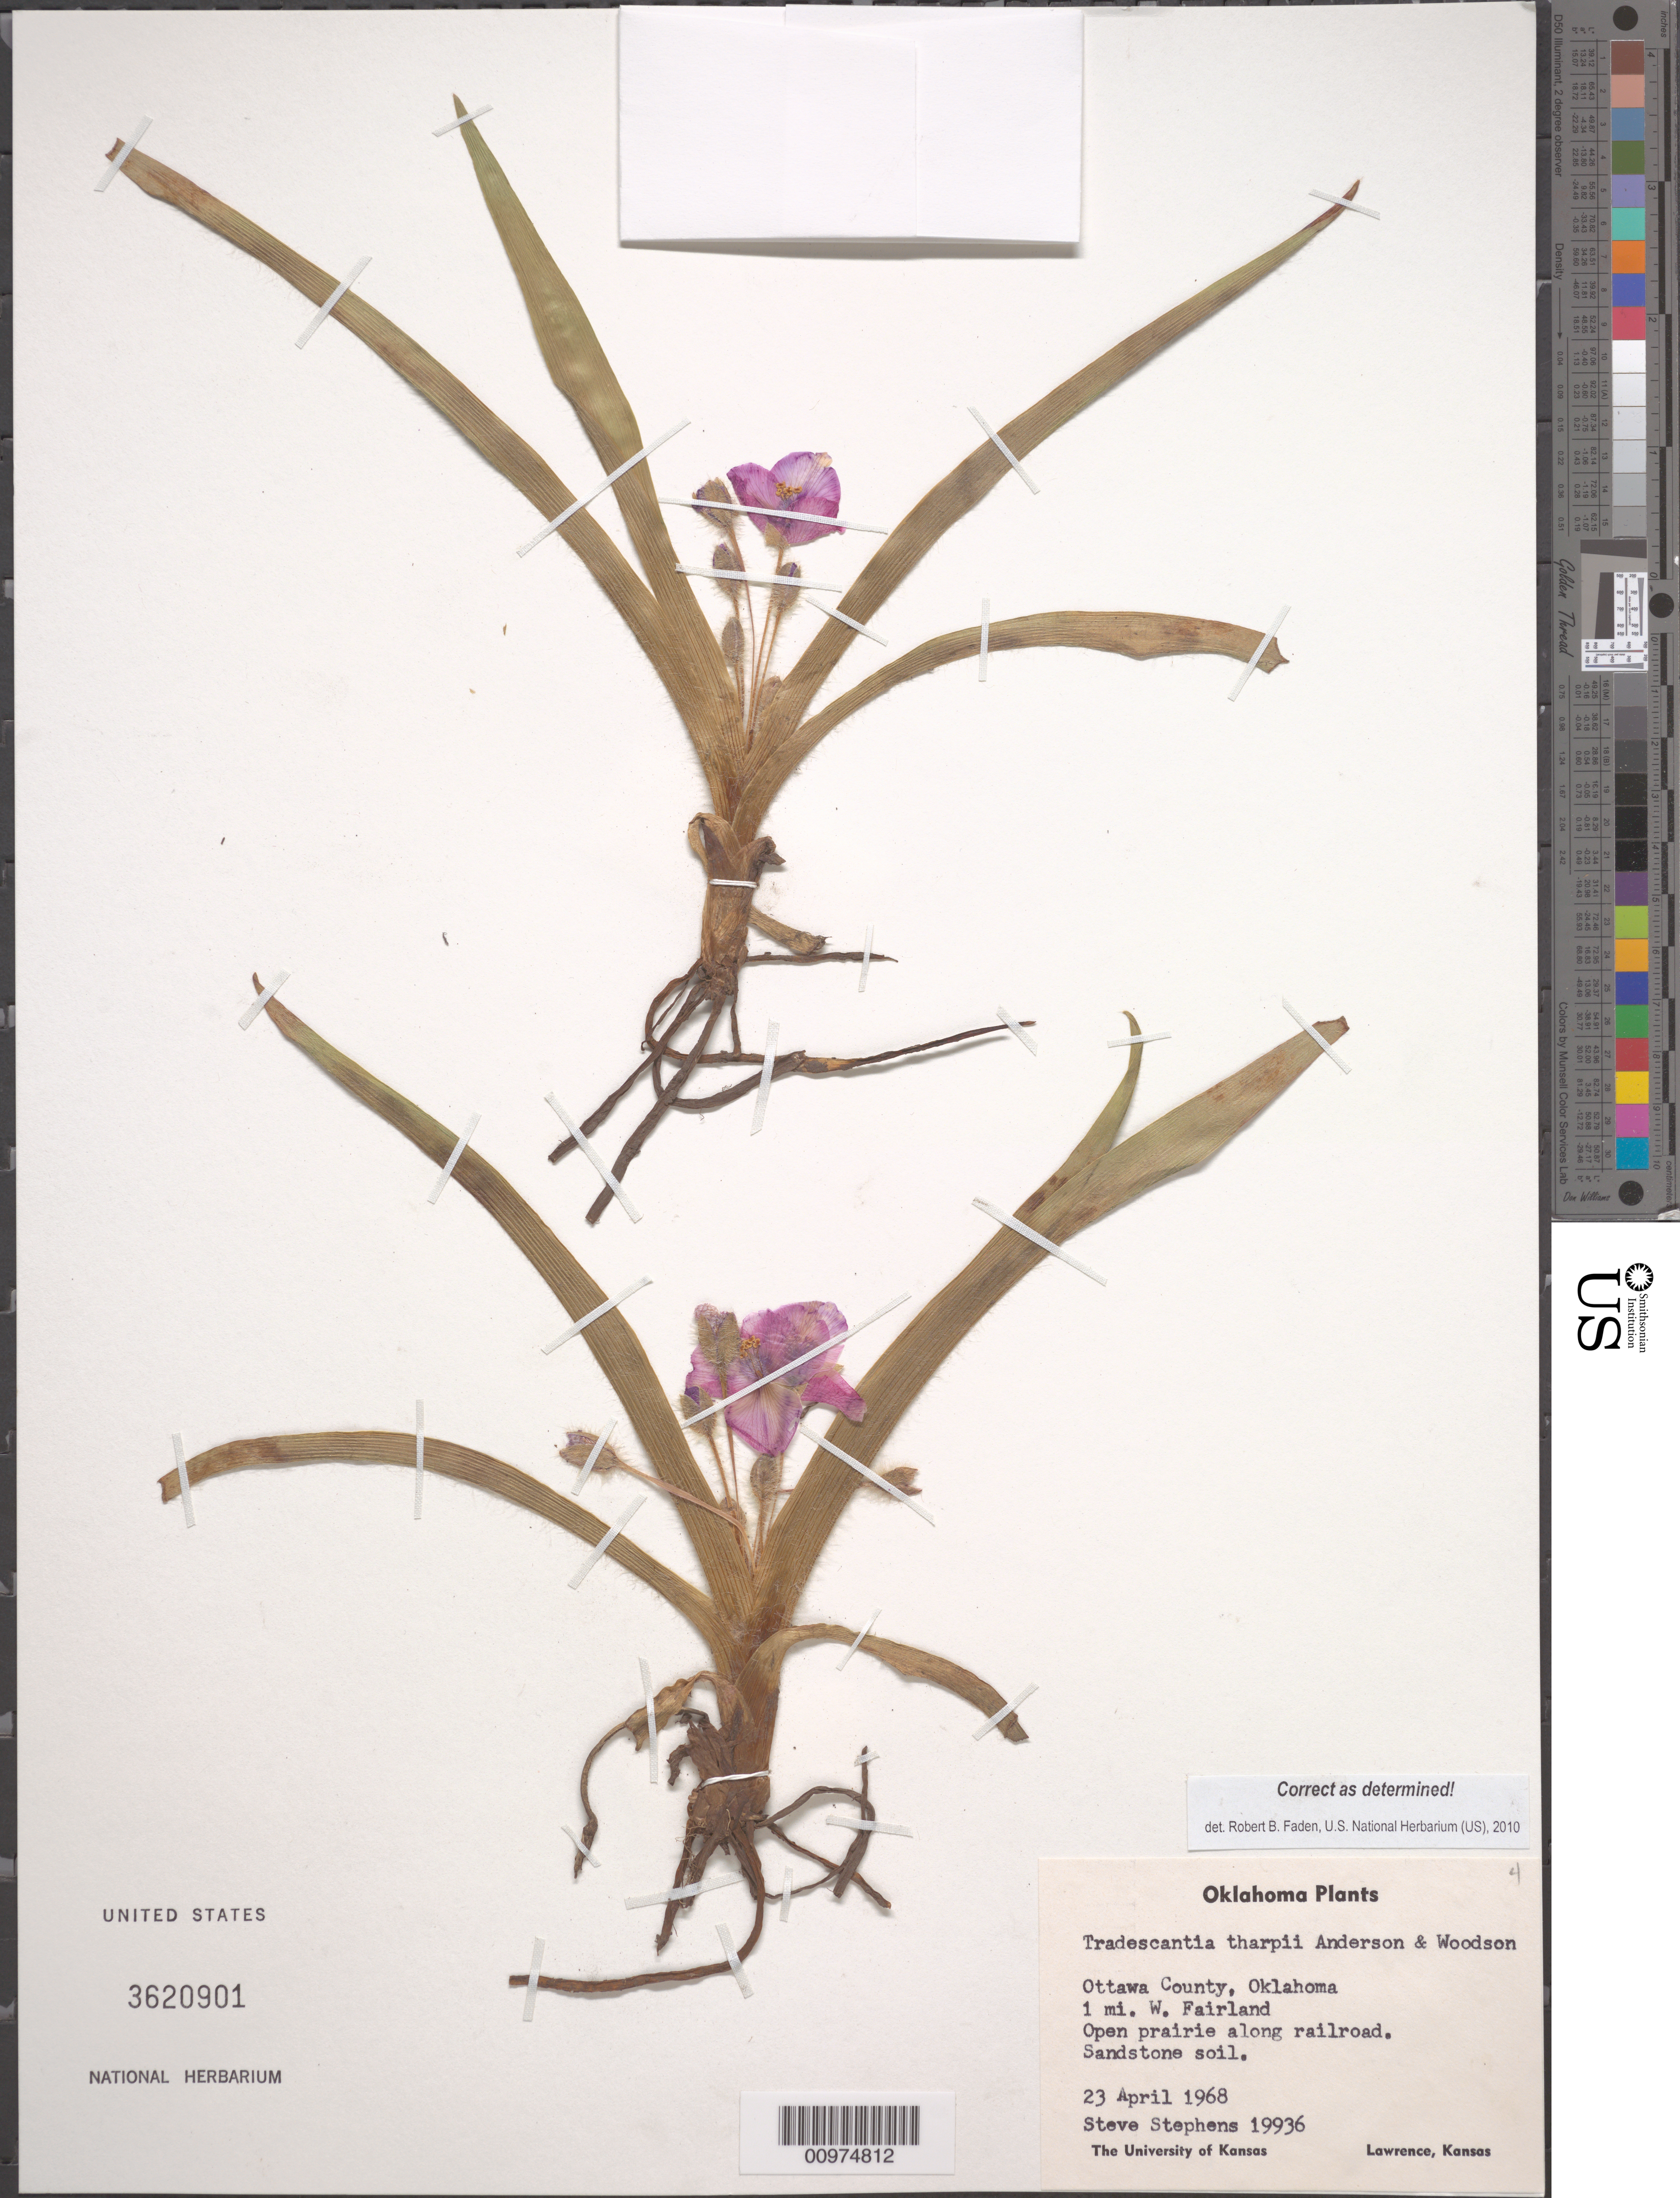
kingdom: Plantae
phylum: Tracheophyta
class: Liliopsida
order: Commelinales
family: Commelinaceae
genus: Tradescantia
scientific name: Tradescantia tharpii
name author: E.S. Anderson & Woodson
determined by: Faden, Robert B., (US), Smithsonian Institution - National Museum of Natural History (UNITED STATES)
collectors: S. Stephens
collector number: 19936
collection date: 1968-04-23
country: United States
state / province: Oklahoma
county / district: Ottawa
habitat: Open prairie along railroad. Sandstone soil.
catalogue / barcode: US 3620901